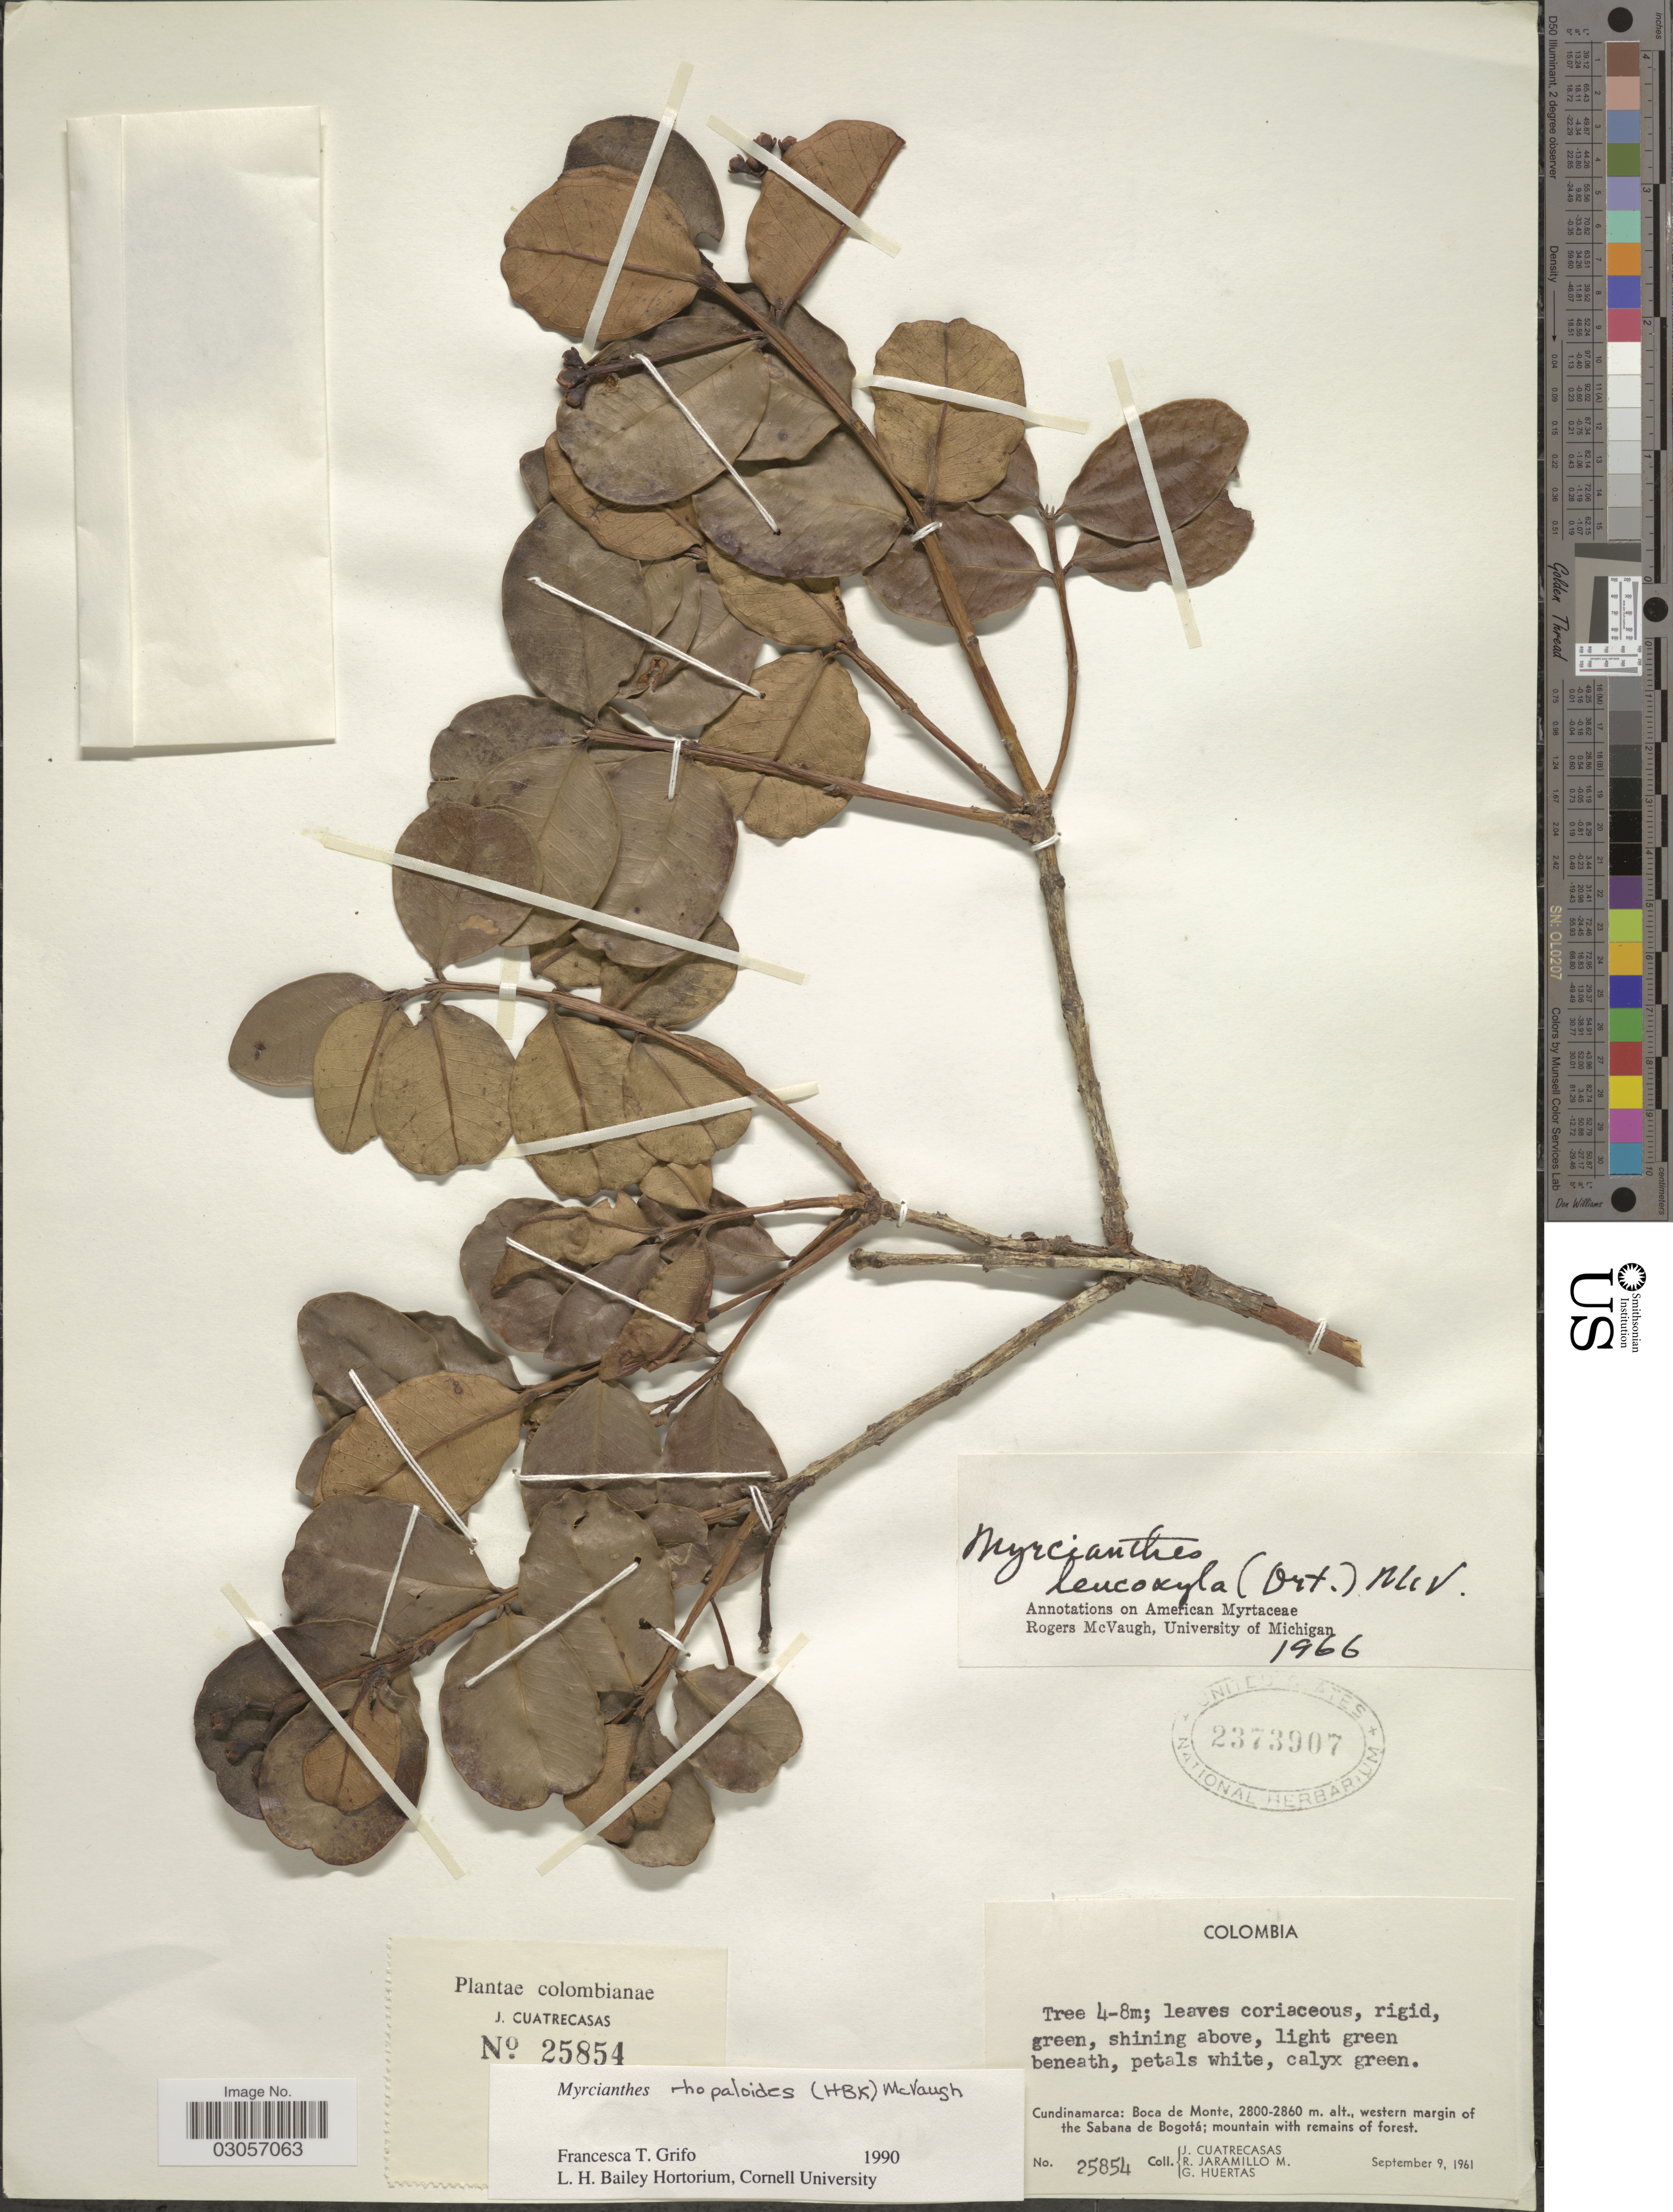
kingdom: Plantae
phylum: Tracheophyta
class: Magnoliopsida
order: Myrtales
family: Myrtaceae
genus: Myrcianthes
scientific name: Myrcianthes rhopaloides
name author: (Kunth) McVaugh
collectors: J. Cuatrecasas, R. Jaramillo M. & G. Huertas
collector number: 25854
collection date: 1961-09-09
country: Colombia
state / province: Cundinamarca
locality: Boca de Monte, western margin of the Sabana de Bogotá.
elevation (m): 2800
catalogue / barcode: US 2373907